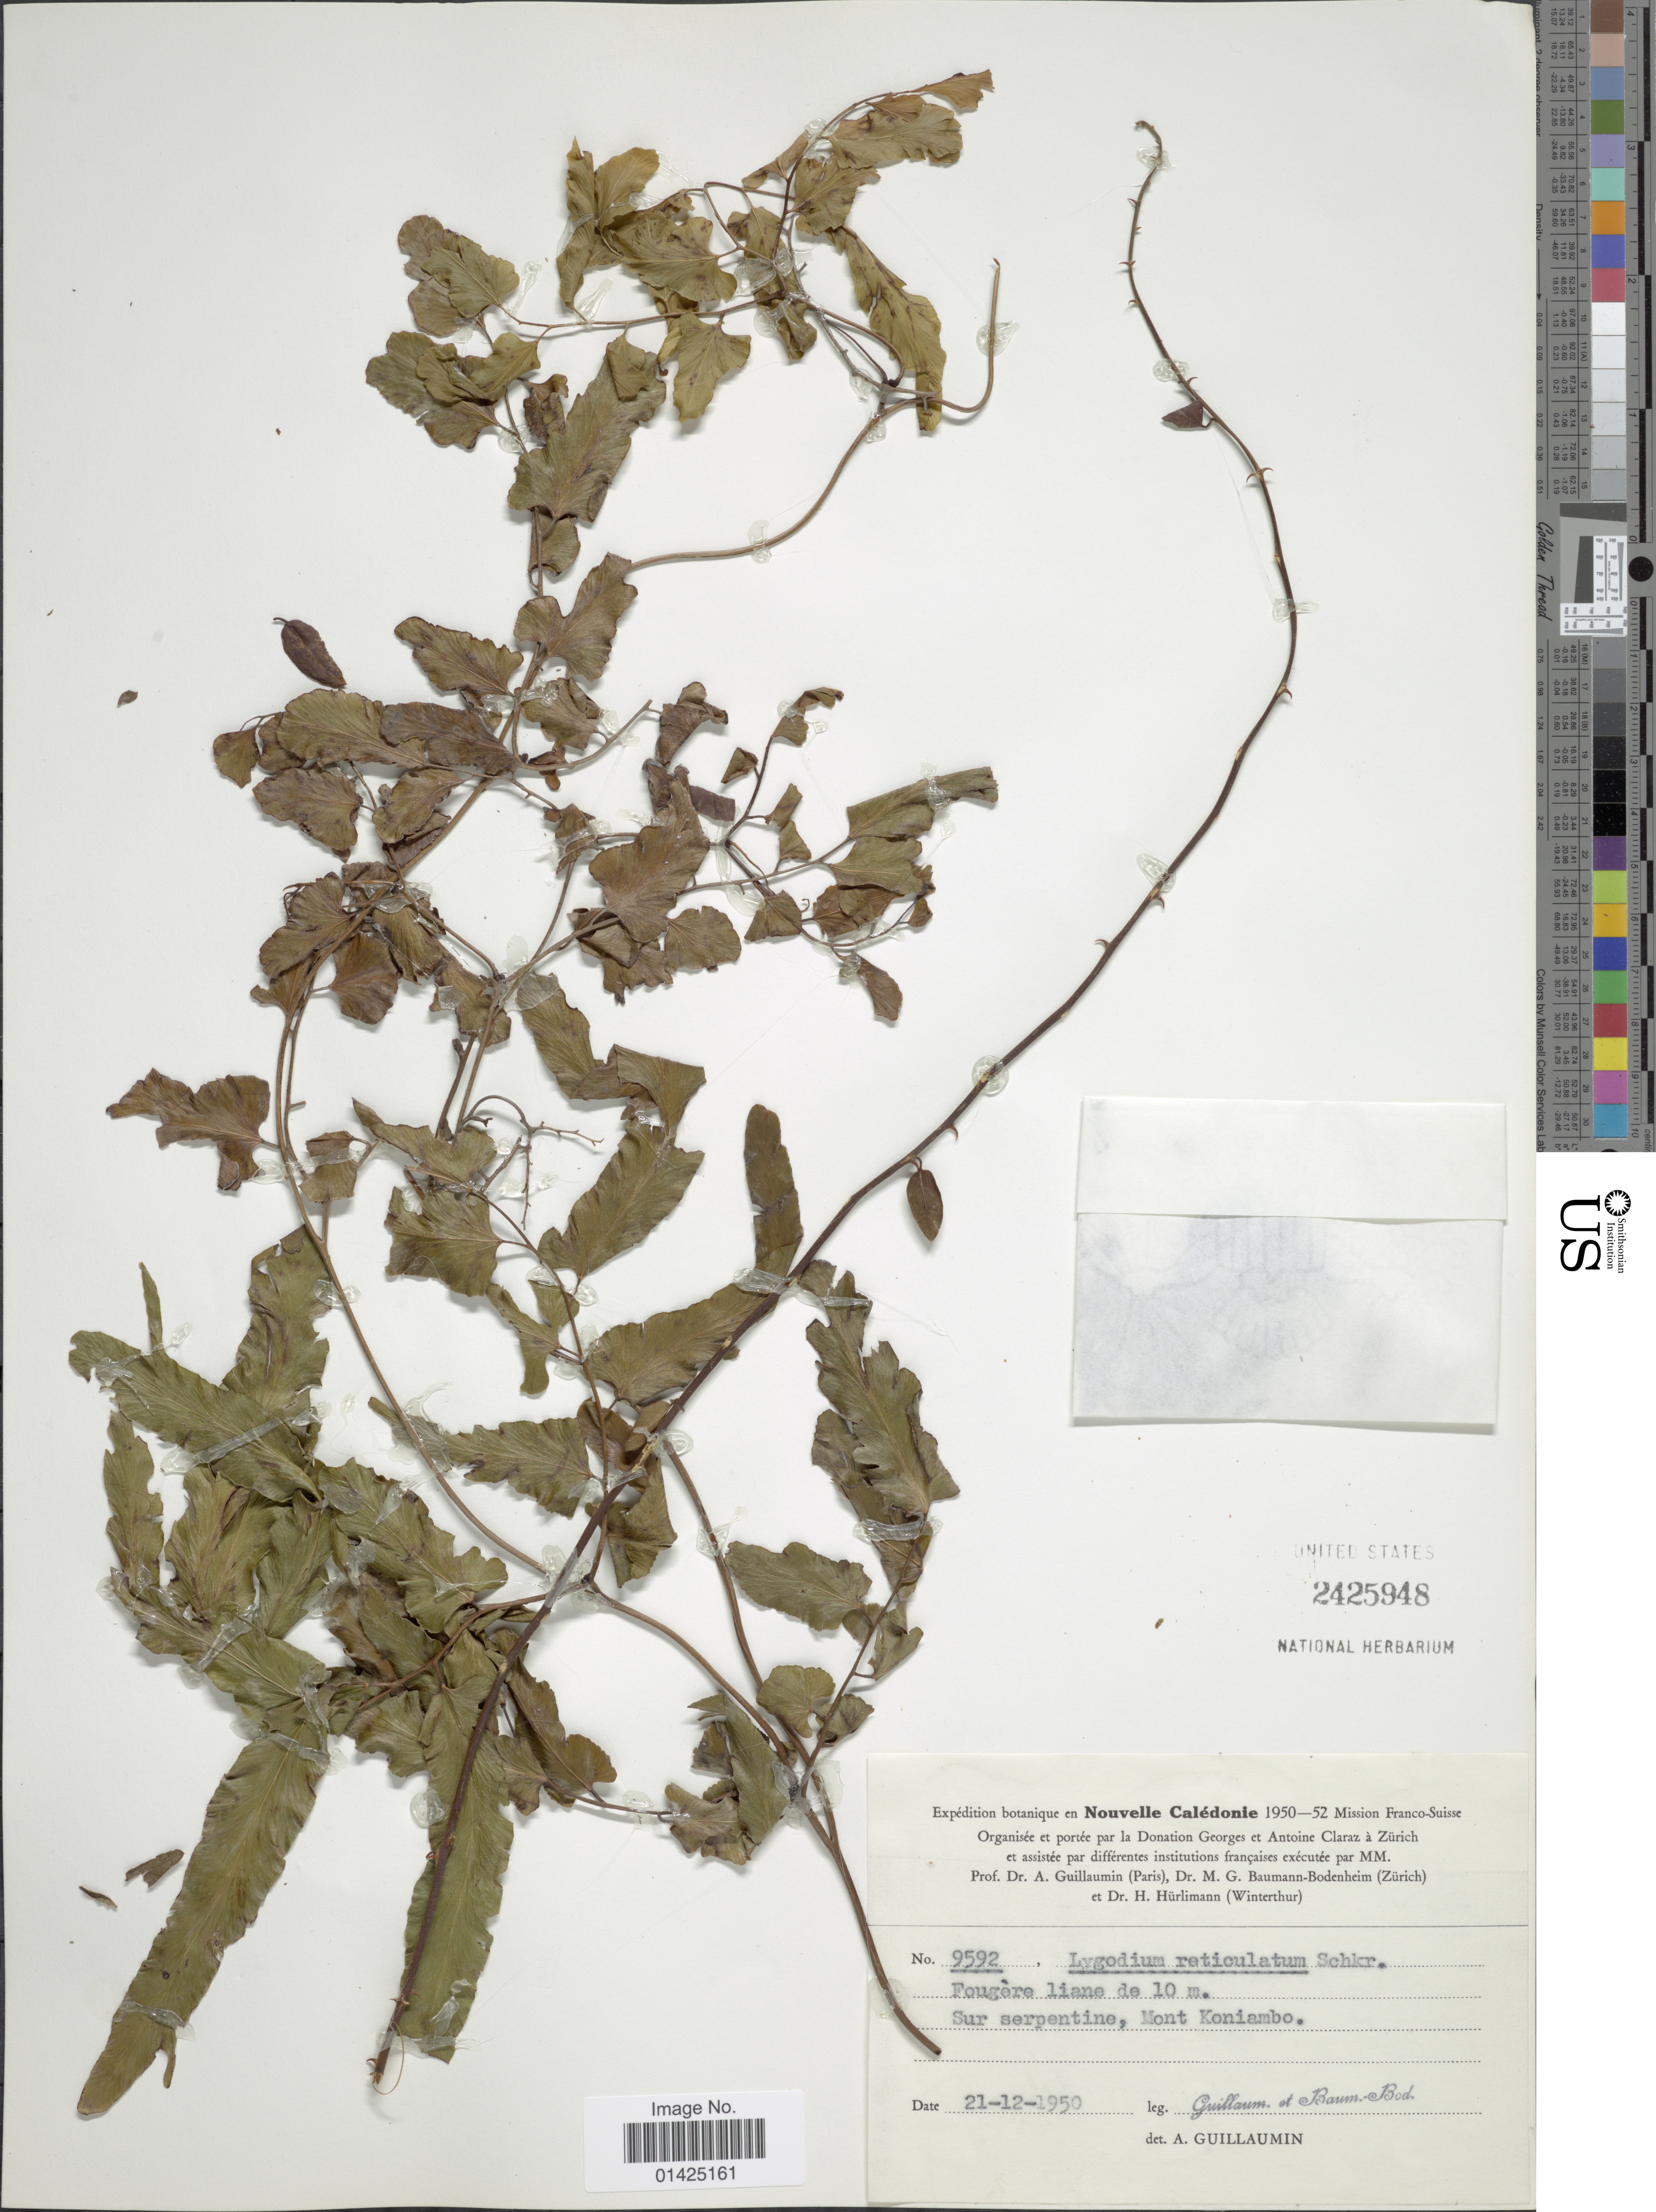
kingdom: Plantae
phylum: Tracheophyta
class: Polypodiopsida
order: Schizaeales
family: Lygodiaceae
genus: Lygodium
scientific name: Lygodium reticulatum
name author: Schkuhr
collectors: A. Guillaumin & M. G. Baumann-Bodenheim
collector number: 9592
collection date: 1950-12-21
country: New Caledonia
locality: Fougère liane de 10 m. Sur serpentine, Mont. Konaimbo.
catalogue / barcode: US 2425948